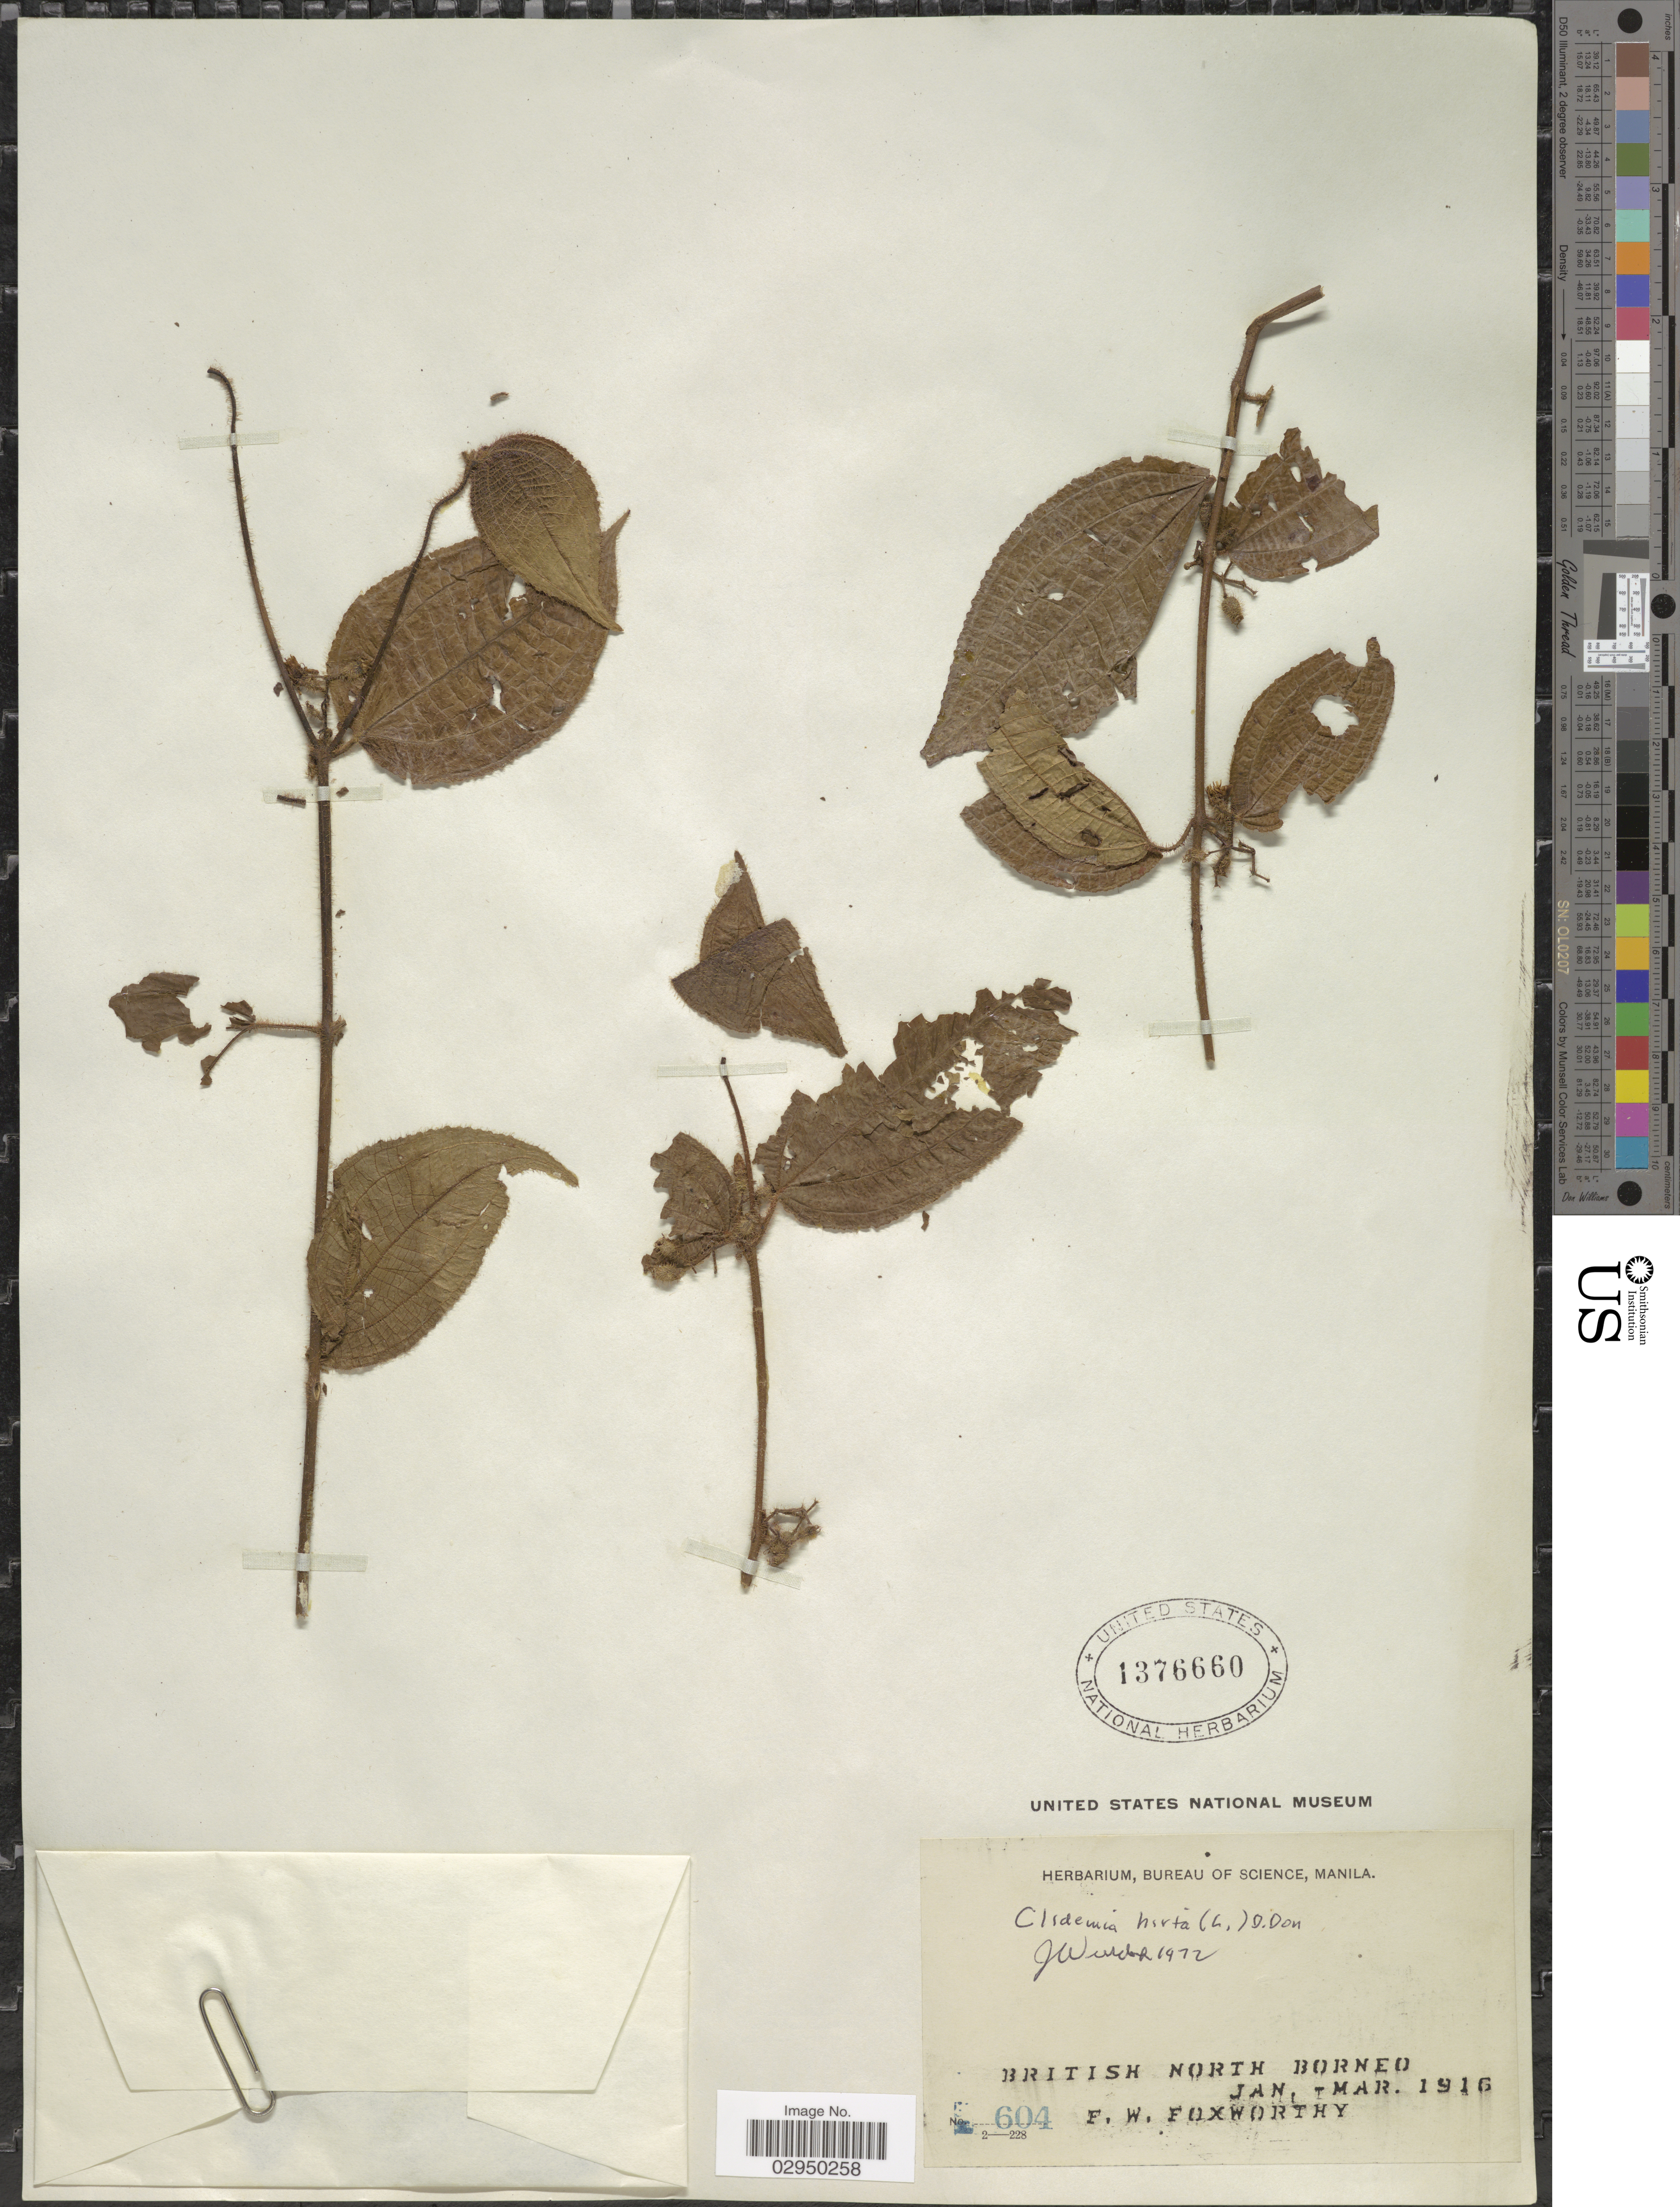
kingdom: Plantae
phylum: Tracheophyta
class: Magnoliopsida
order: Myrtales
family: Melastomataceae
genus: Miconia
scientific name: Miconia crenata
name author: (Vahl) Michelang.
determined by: Wagner, W. L., (BOT), Smithsonian Institution - National Museum of Natural History (UNITED STATES)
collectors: F. W. Foxworthy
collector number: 604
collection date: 1916-01/1916-03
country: Malaysia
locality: British North Borneo.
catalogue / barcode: US 1376660